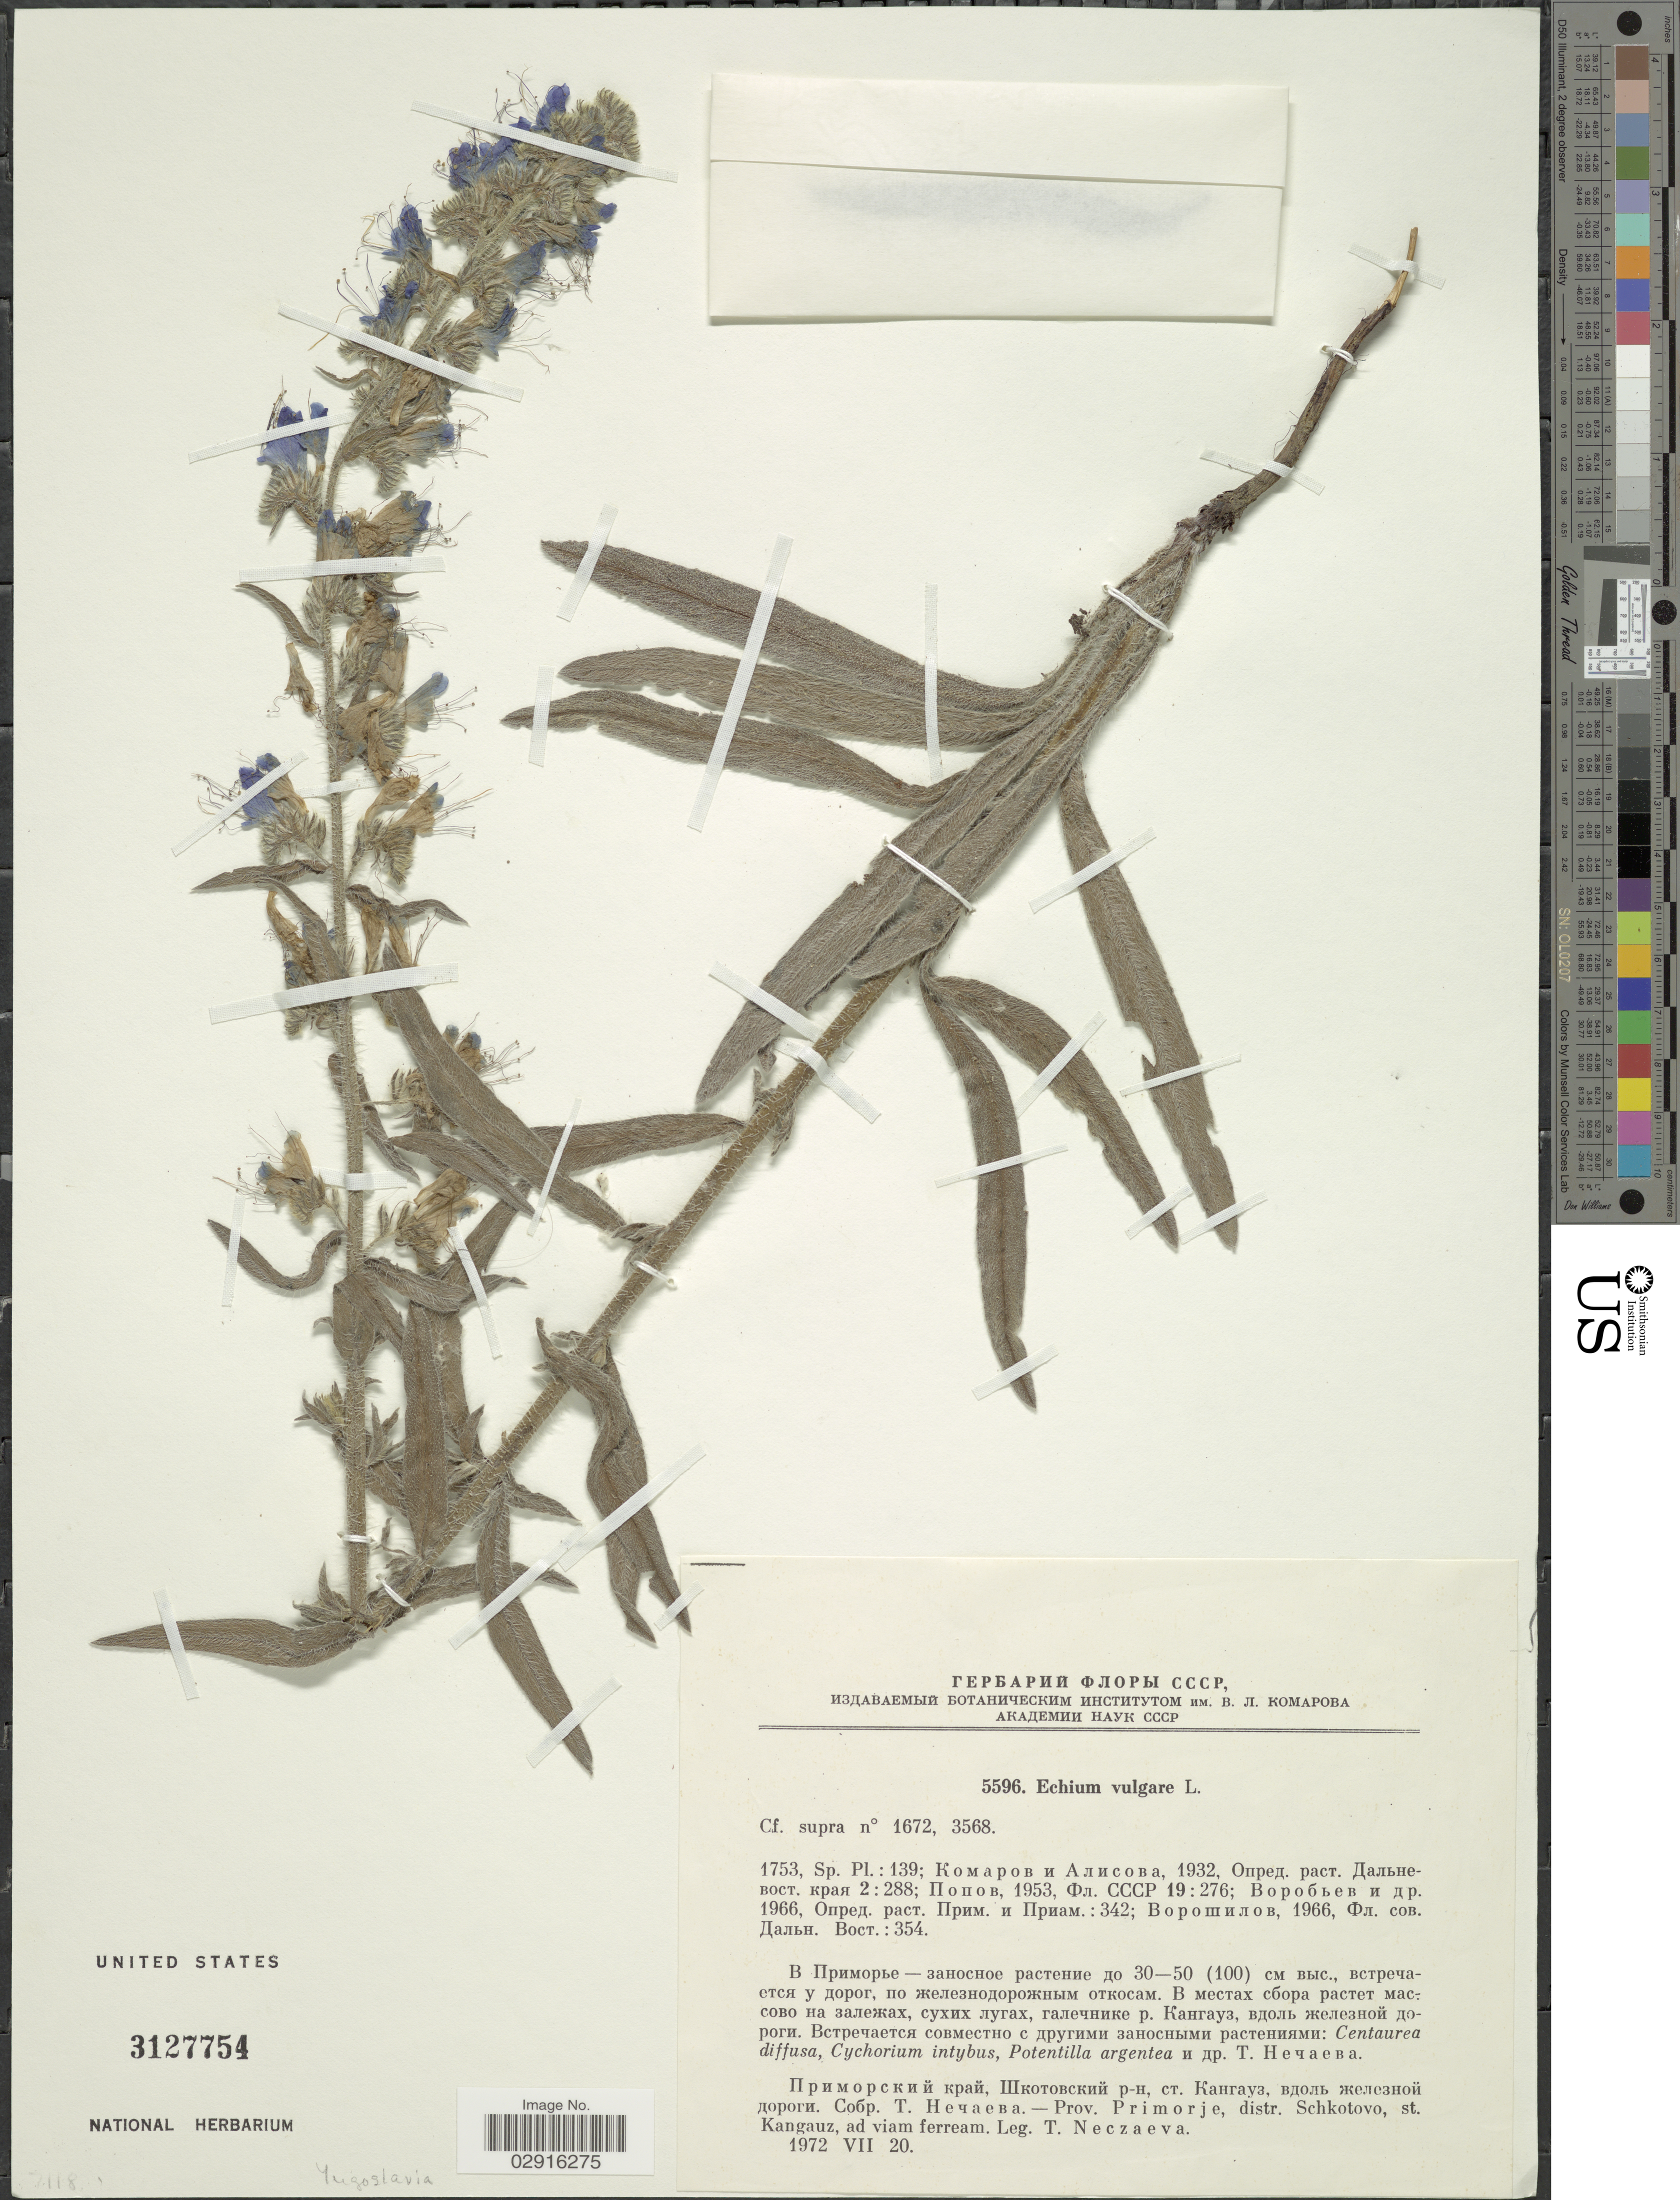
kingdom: Plantae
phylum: Tracheophyta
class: Magnoliopsida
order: Boraginales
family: Boraginaceae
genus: Echium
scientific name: Echium vulgare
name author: L.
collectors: T. Neczaeva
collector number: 5596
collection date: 1972-07-20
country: Russian Federation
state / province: Primorsky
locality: Prov. Primorje, distr. Schkotovo, st. Kangauz, ad viam ferream.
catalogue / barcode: US 3127754